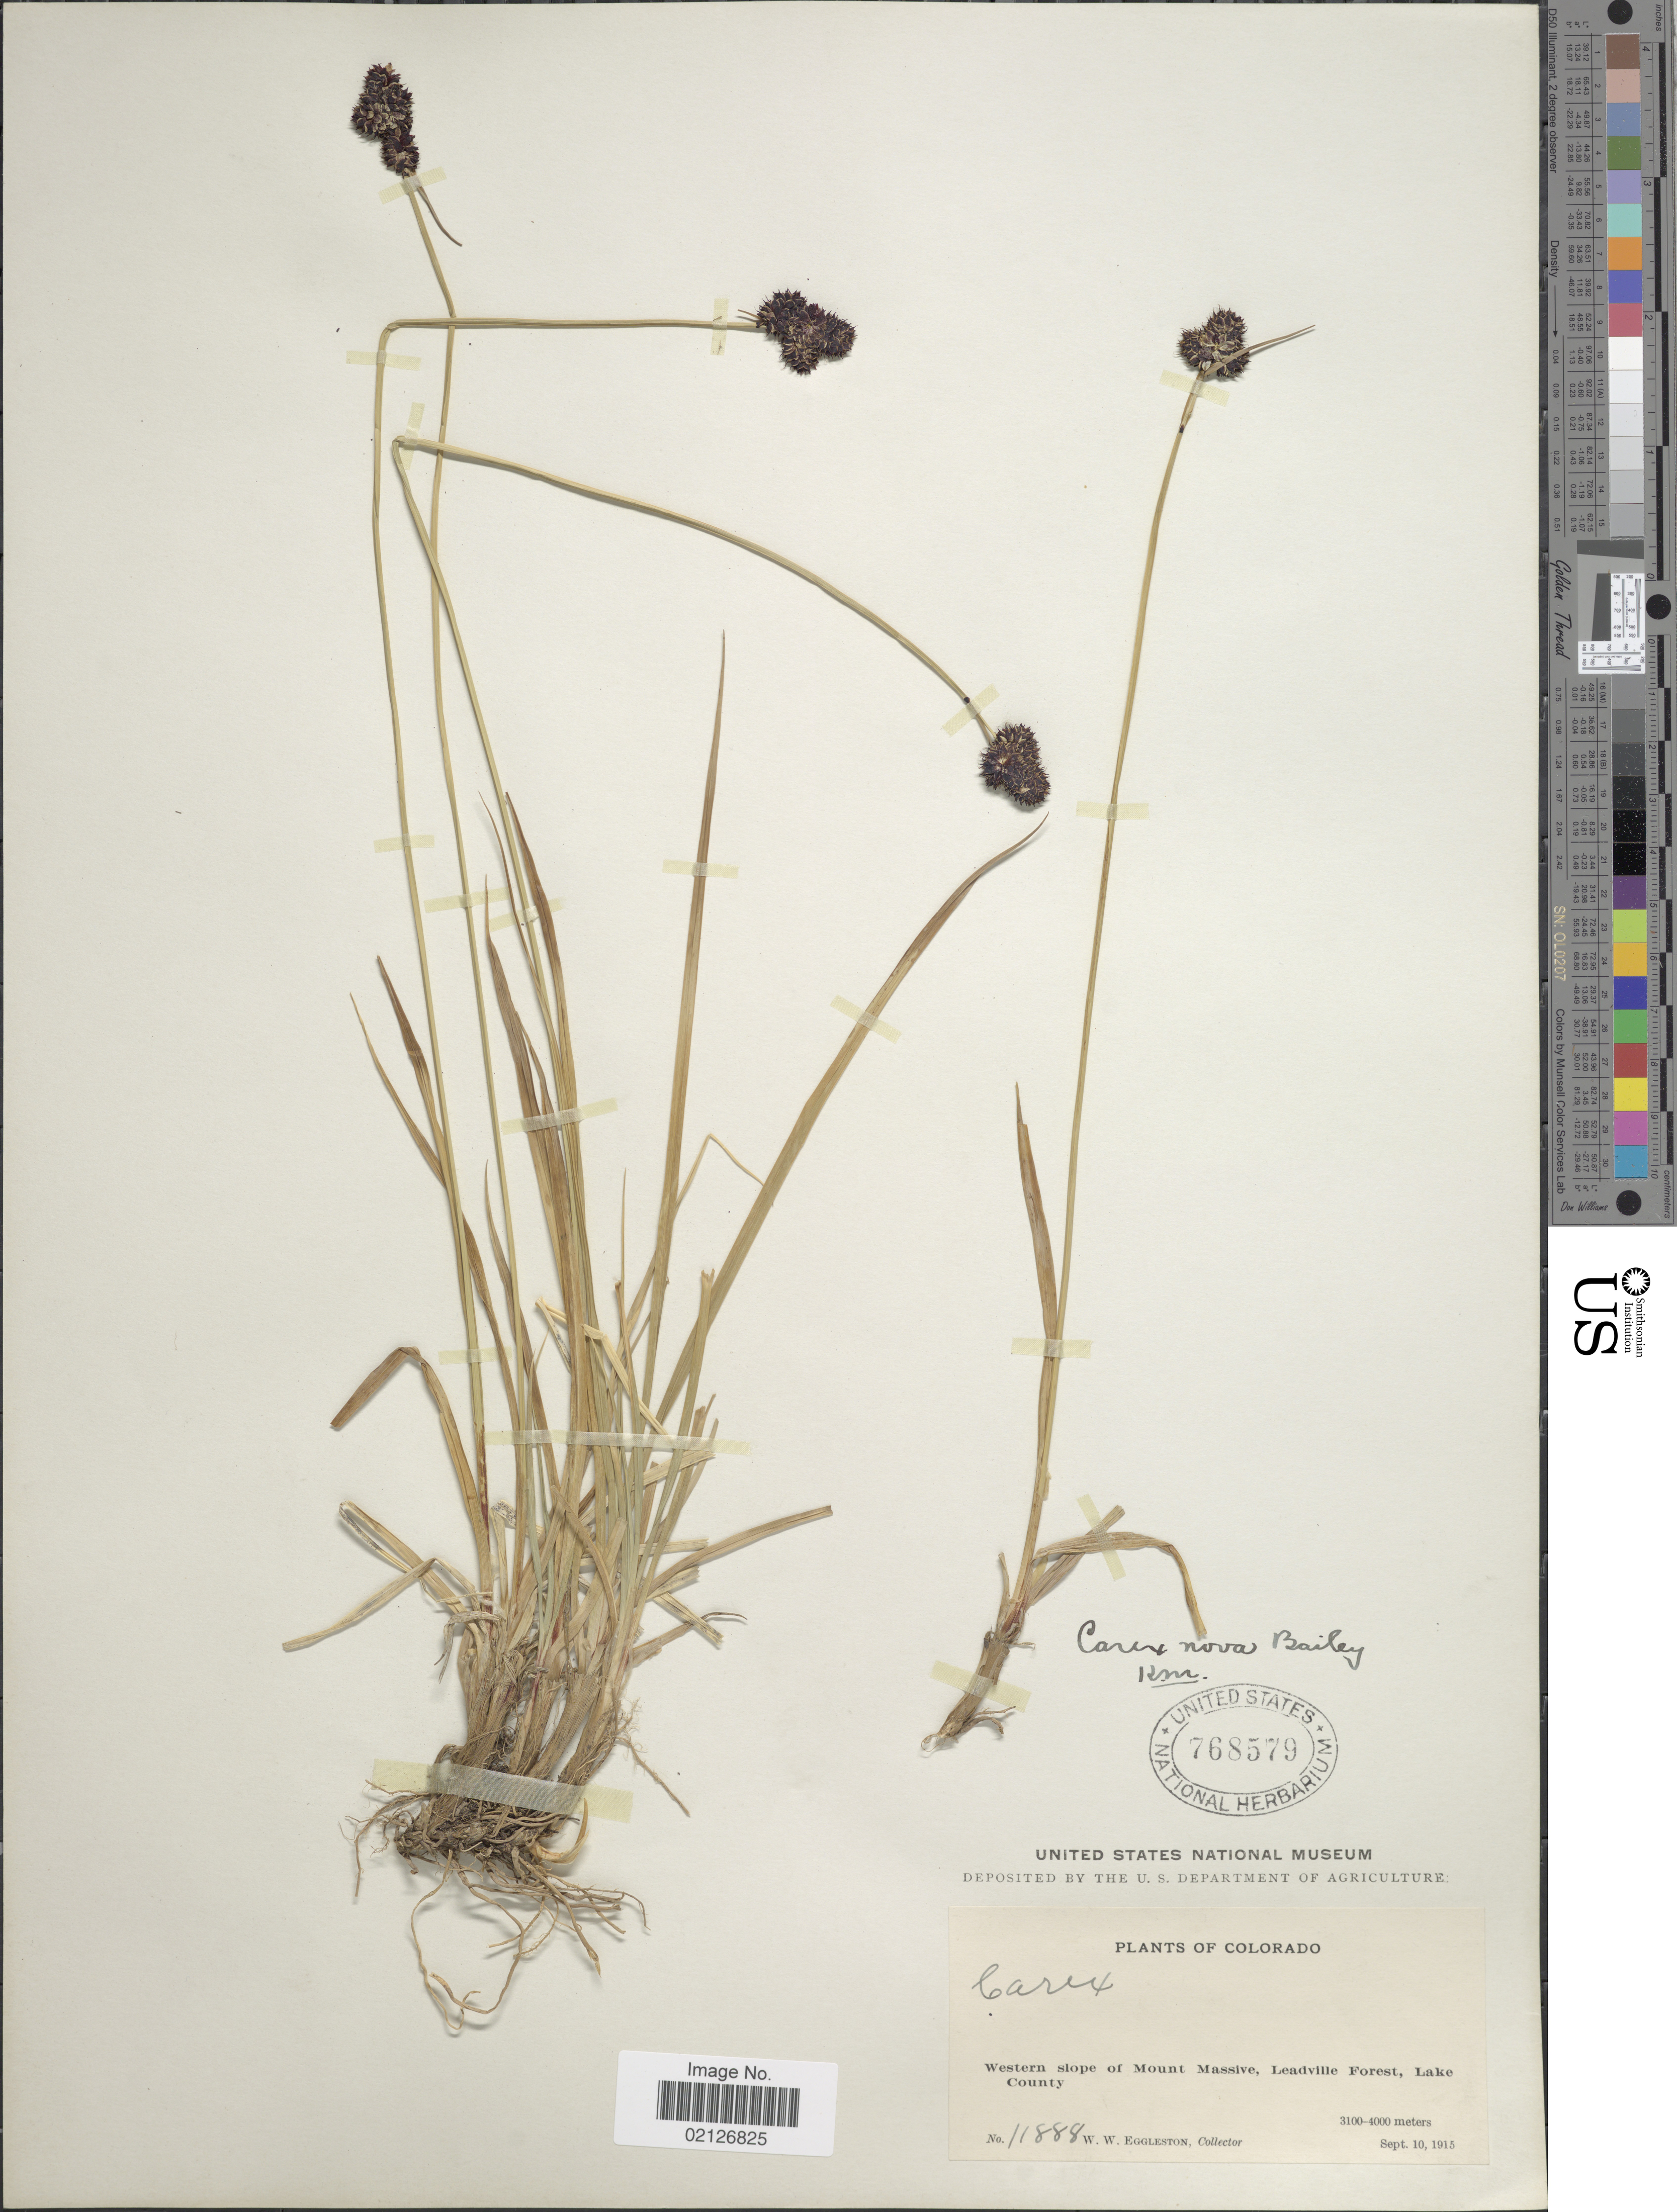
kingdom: Plantae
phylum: Tracheophyta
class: Liliopsida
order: Poales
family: Cyperaceae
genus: Carex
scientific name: Carex nova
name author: L.H. Bailey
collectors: W. W. Eggleston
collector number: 11888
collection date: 1915-09-10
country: United States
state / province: Colorado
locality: Western slope of Mount Massive, Leadville Forest, Lake County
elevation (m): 3100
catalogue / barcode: US 768579